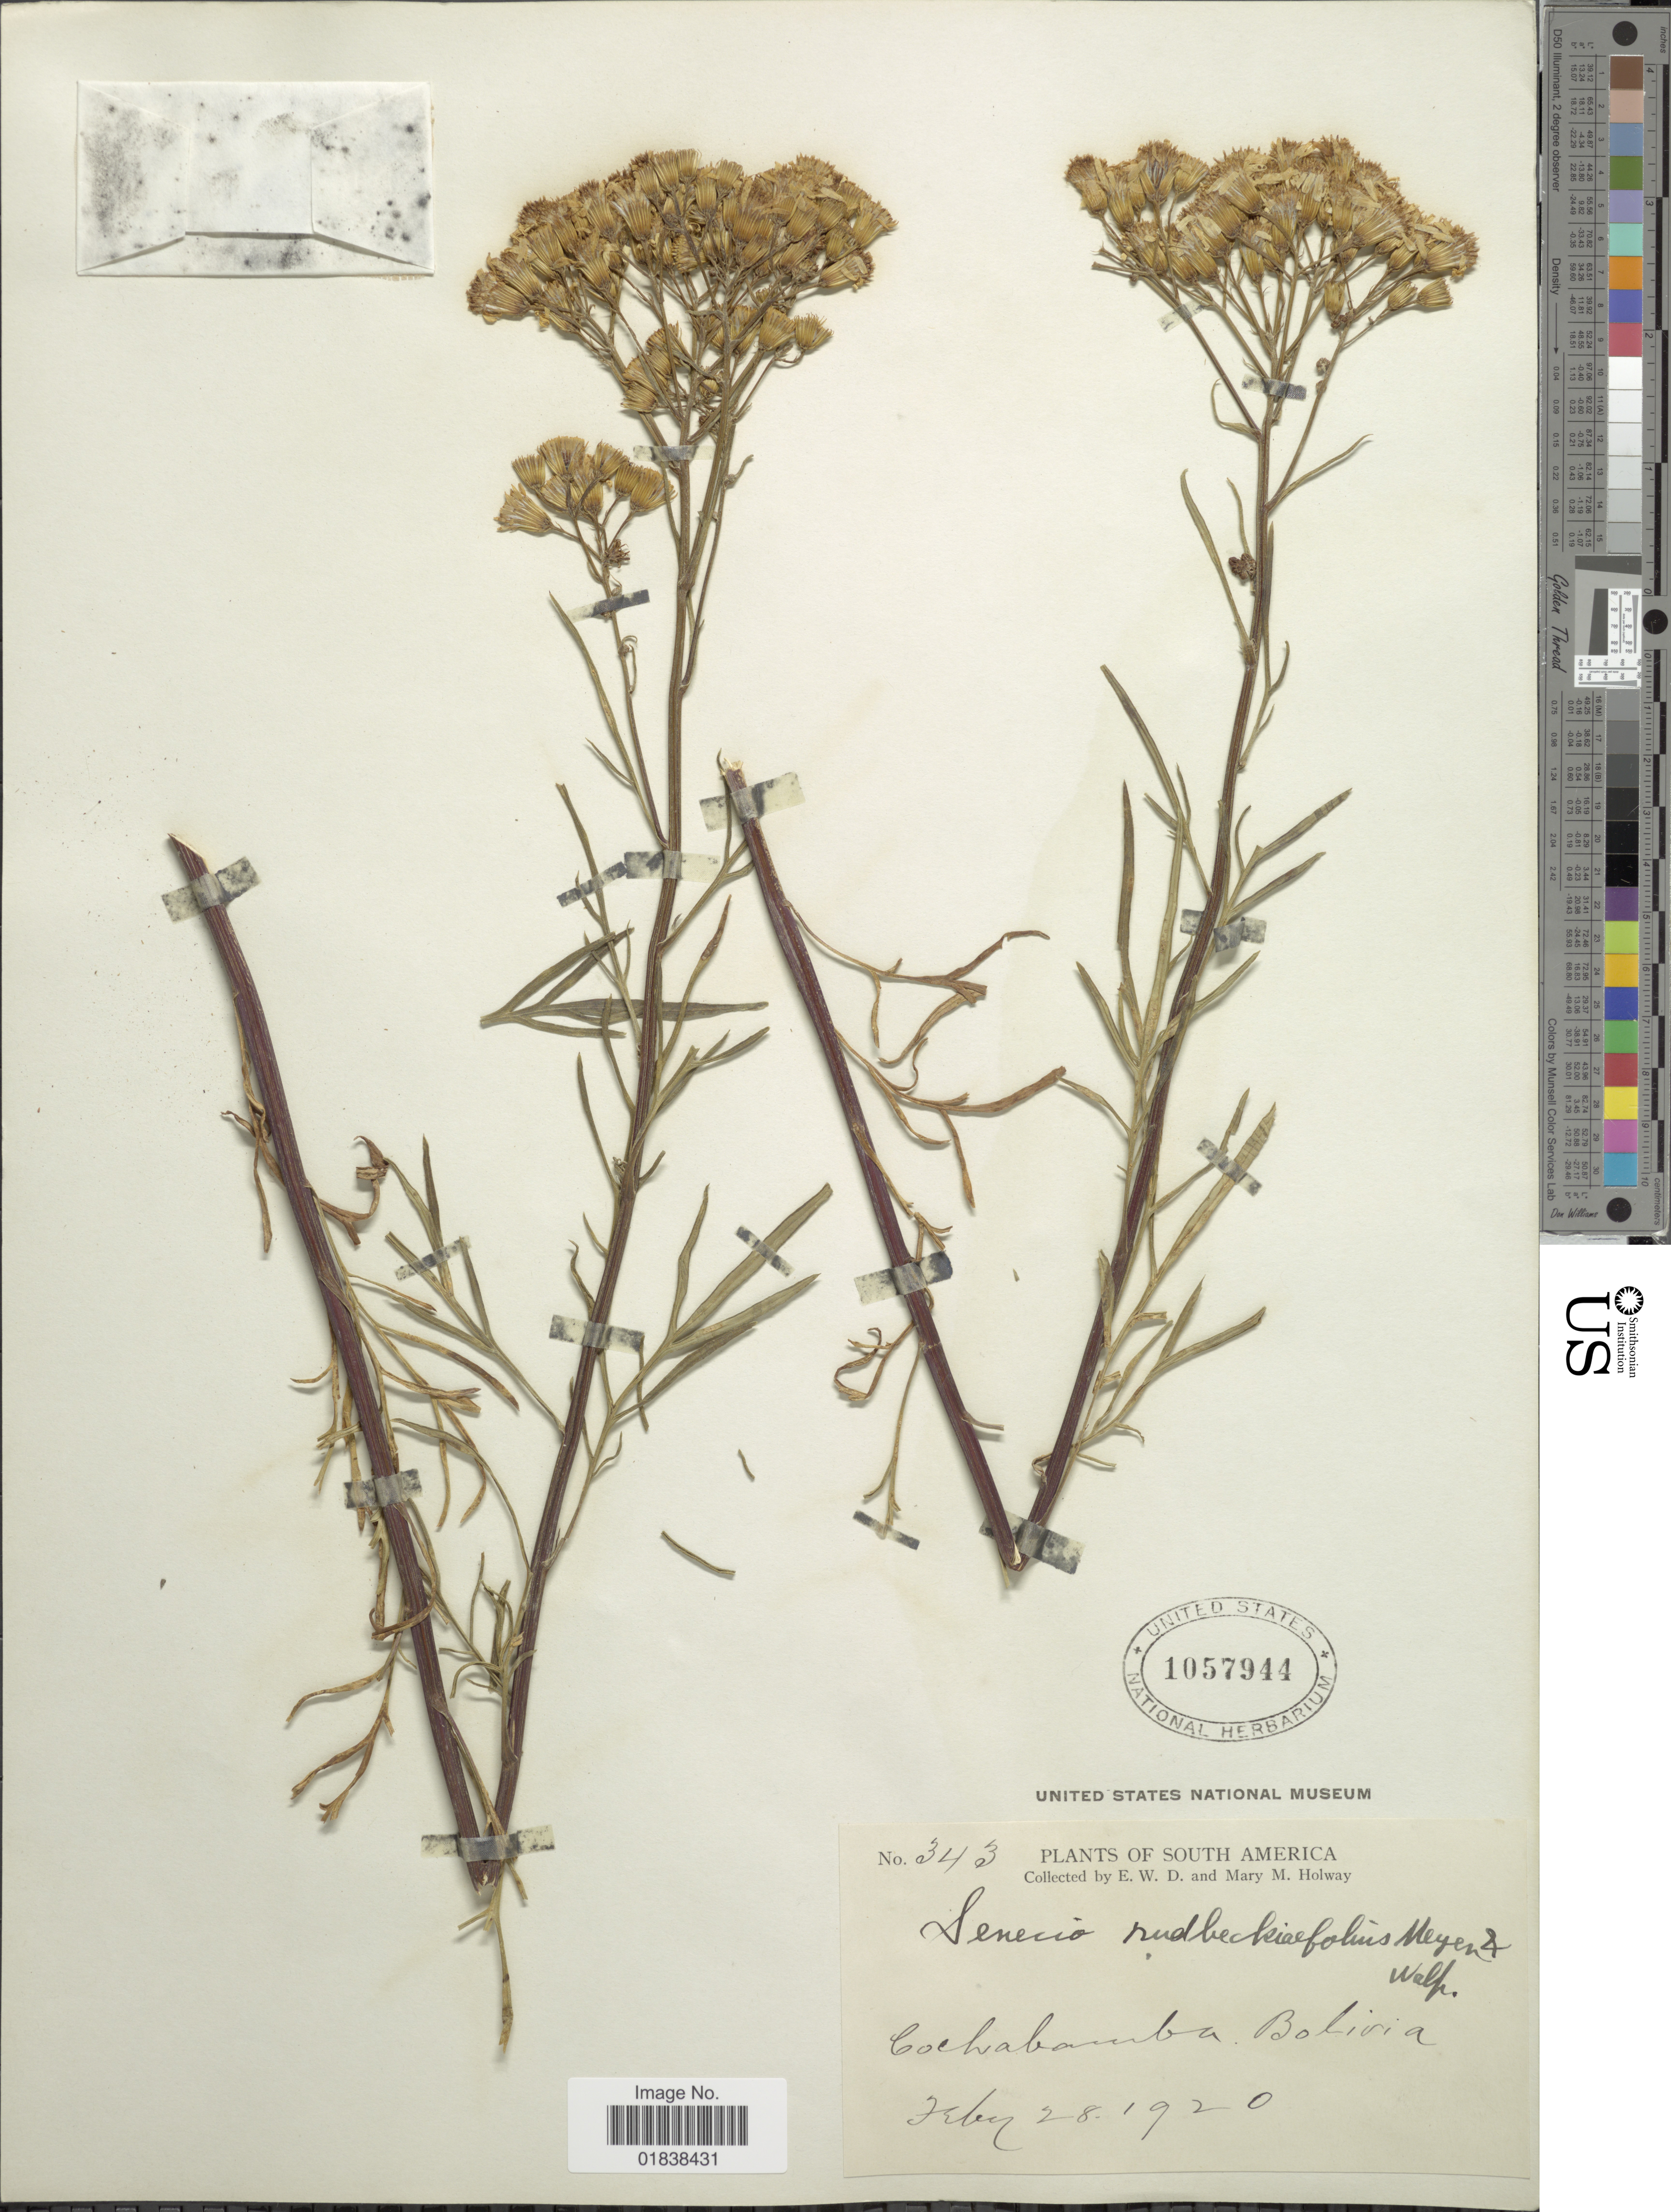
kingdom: Plantae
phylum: Tracheophyta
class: Magnoliopsida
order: Asterales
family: Asteraceae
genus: Senecio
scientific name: Senecio rudbeckiifolius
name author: Meyen & Walp.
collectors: E. W. D. Holway & M. M. Holway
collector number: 343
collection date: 1920-02-28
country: Bolivia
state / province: Cochabamba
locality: South America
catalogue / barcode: US 1057944